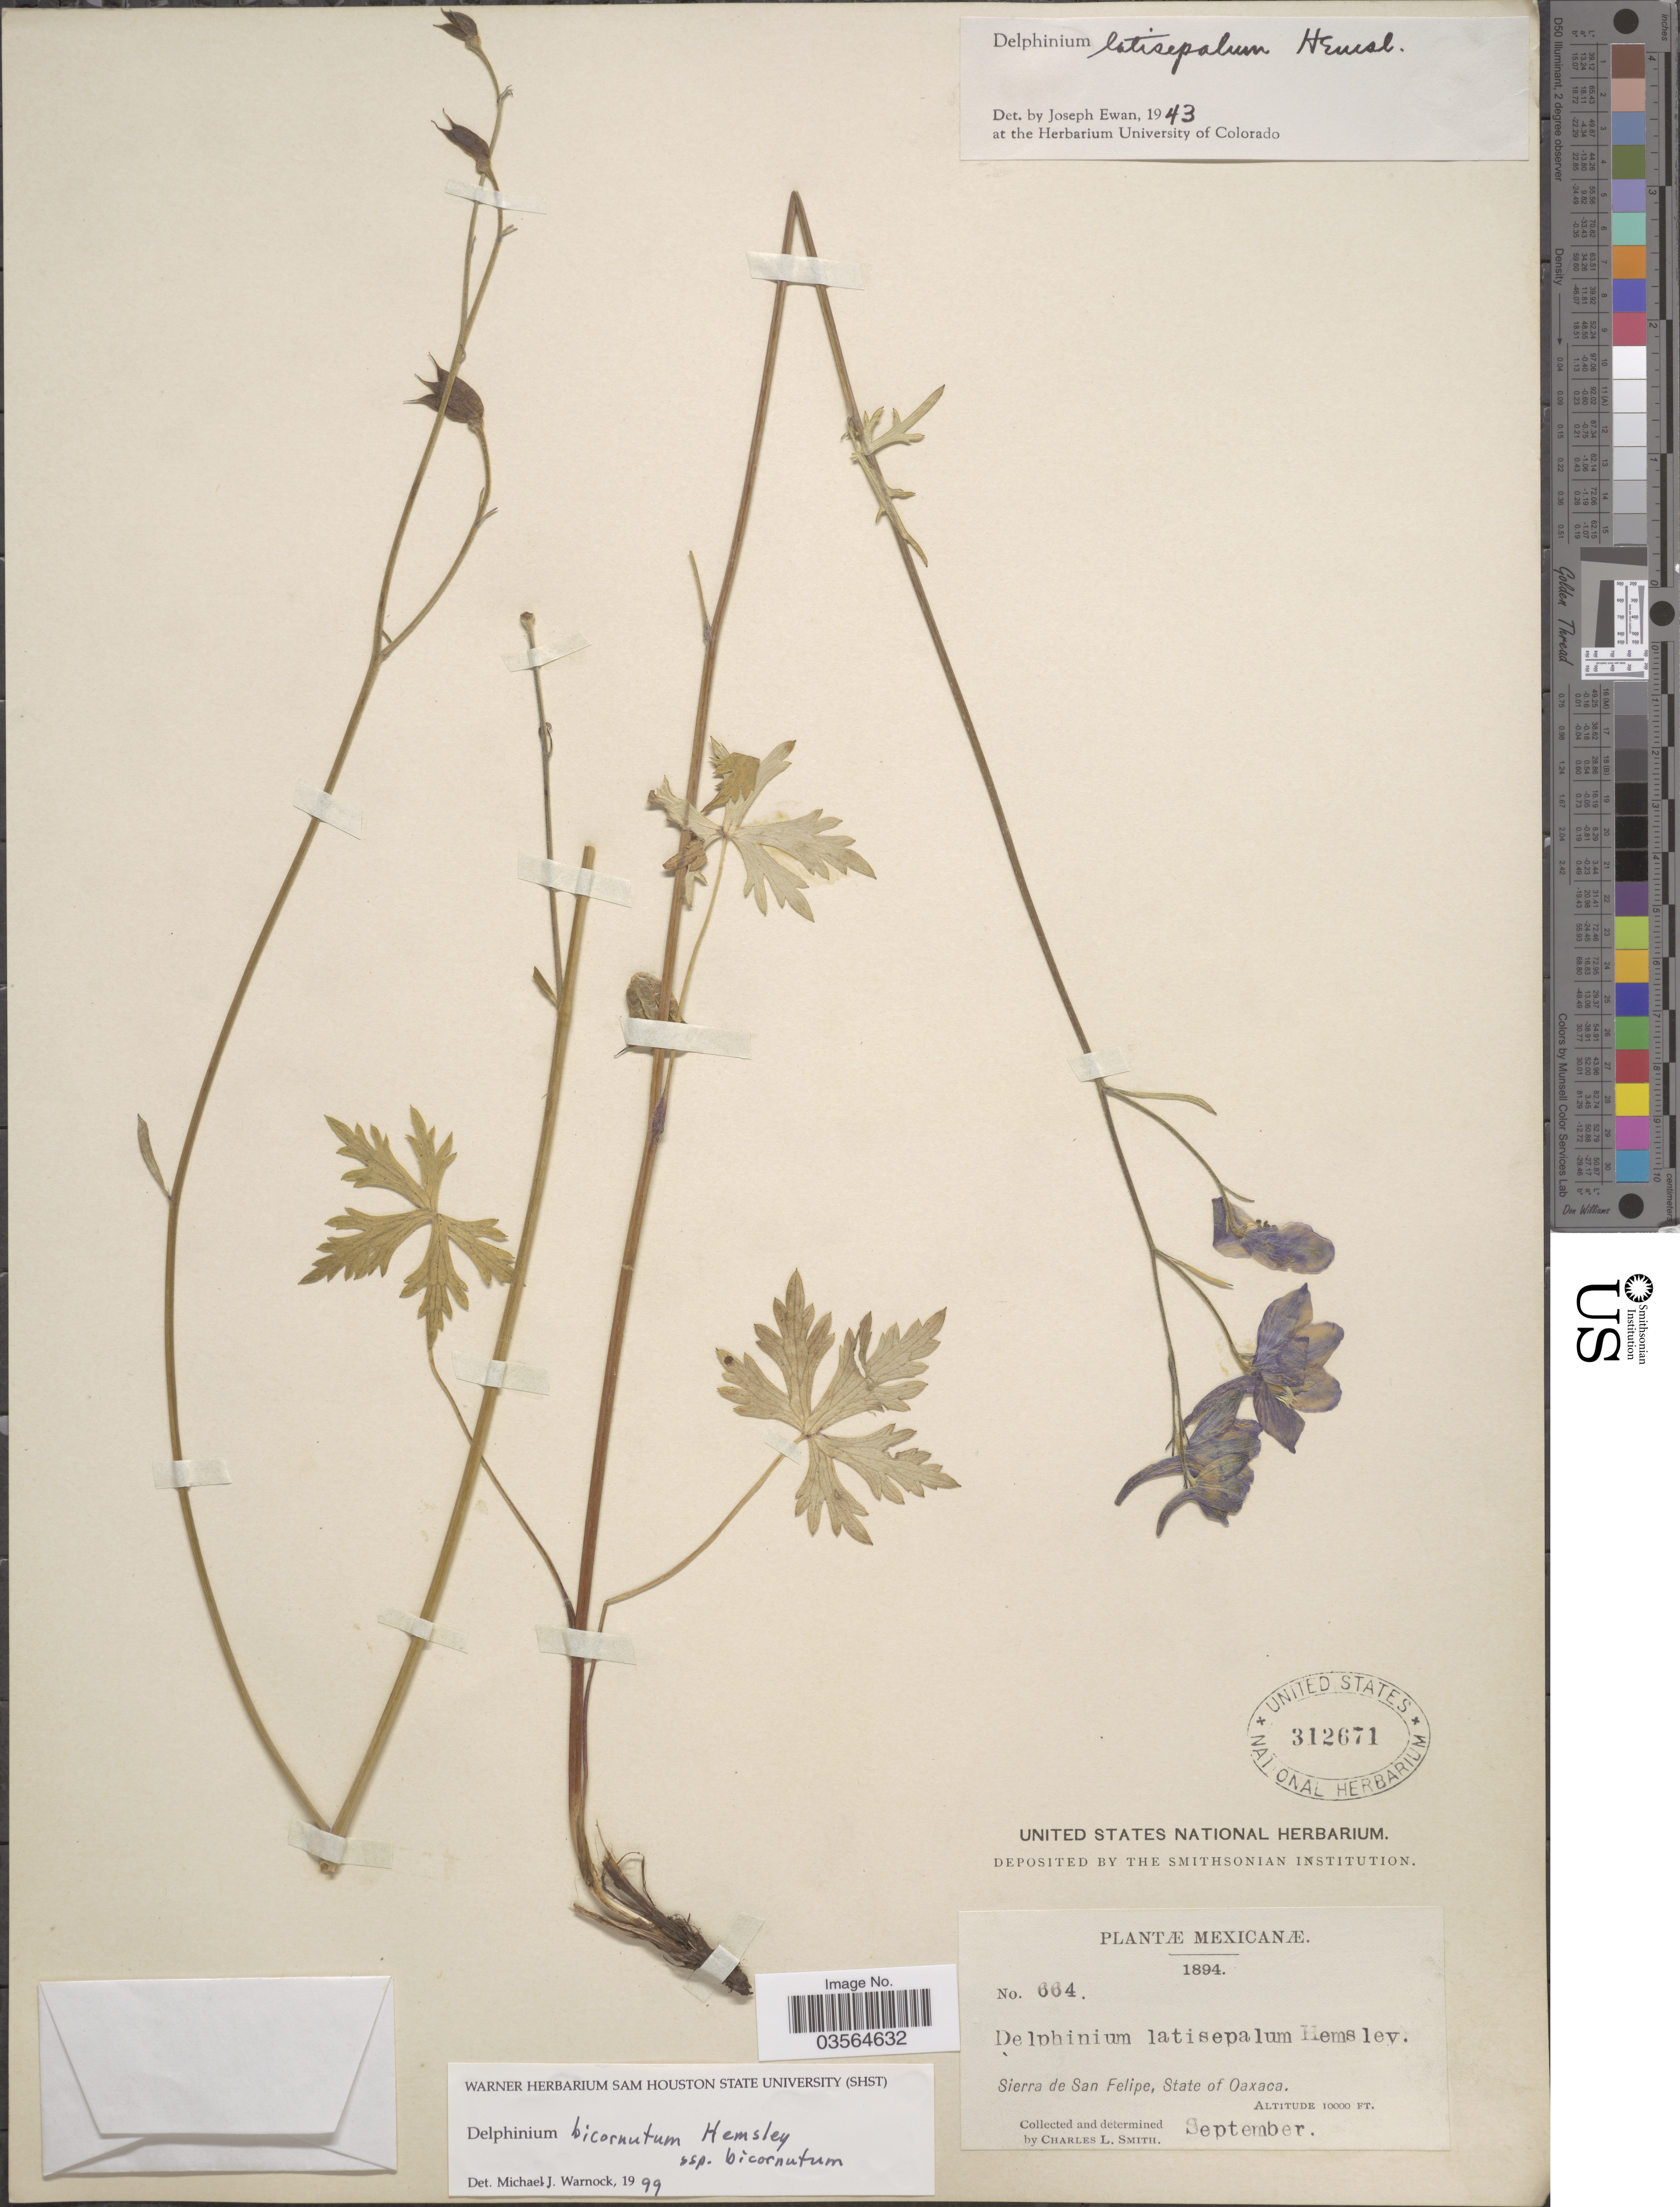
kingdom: Plantae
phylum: Tracheophyta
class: Magnoliopsida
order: Ranunculales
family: Ranunculaceae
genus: Delphinium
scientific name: Delphinium bicornutum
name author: Hemsl.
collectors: C. L. Smith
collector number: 664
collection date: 1894-09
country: Mexico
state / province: Oaxaca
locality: Sierra de San Felipe.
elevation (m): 3048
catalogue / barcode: US 312671